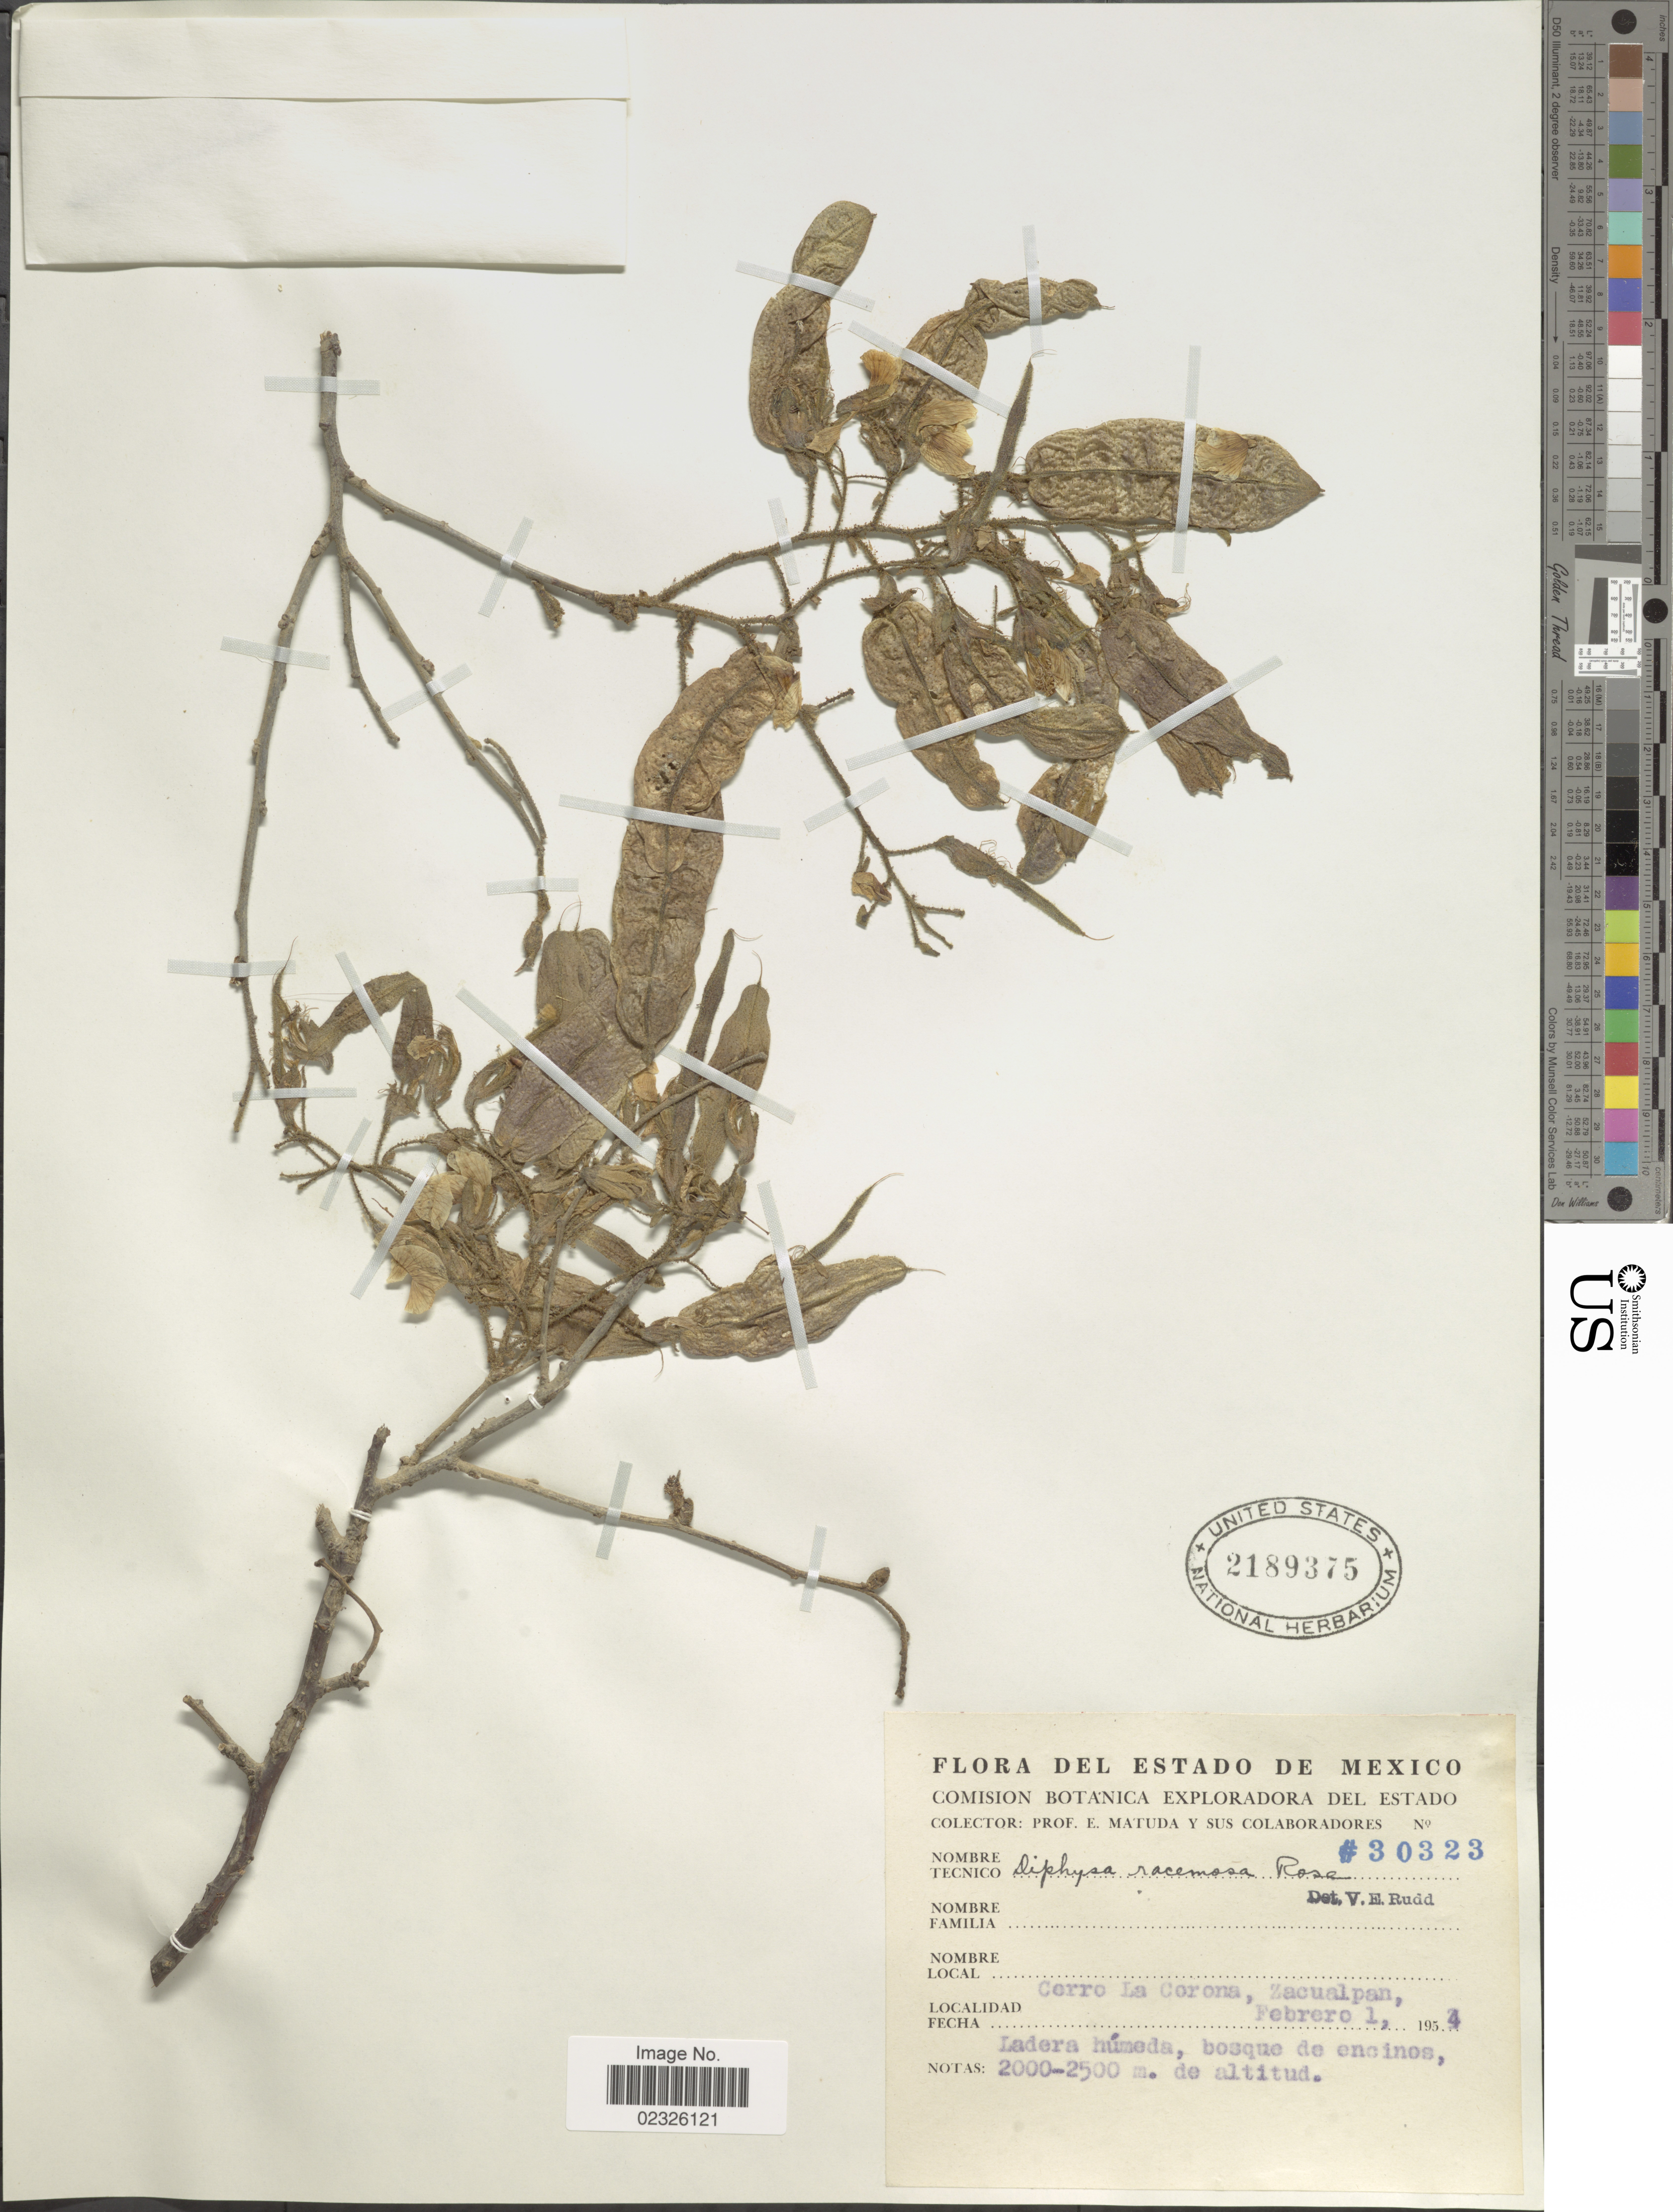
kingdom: Plantae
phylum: Tracheophyta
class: Magnoliopsida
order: Fabales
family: Fabaceae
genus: Diphysa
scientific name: Diphysa puberulenta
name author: Rydb.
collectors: E. Matuda & Sus Colaboradores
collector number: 30323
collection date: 1954-02-01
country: Mexico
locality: Cerro La Corona, Zacualpan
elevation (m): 2000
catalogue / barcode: US 2189375